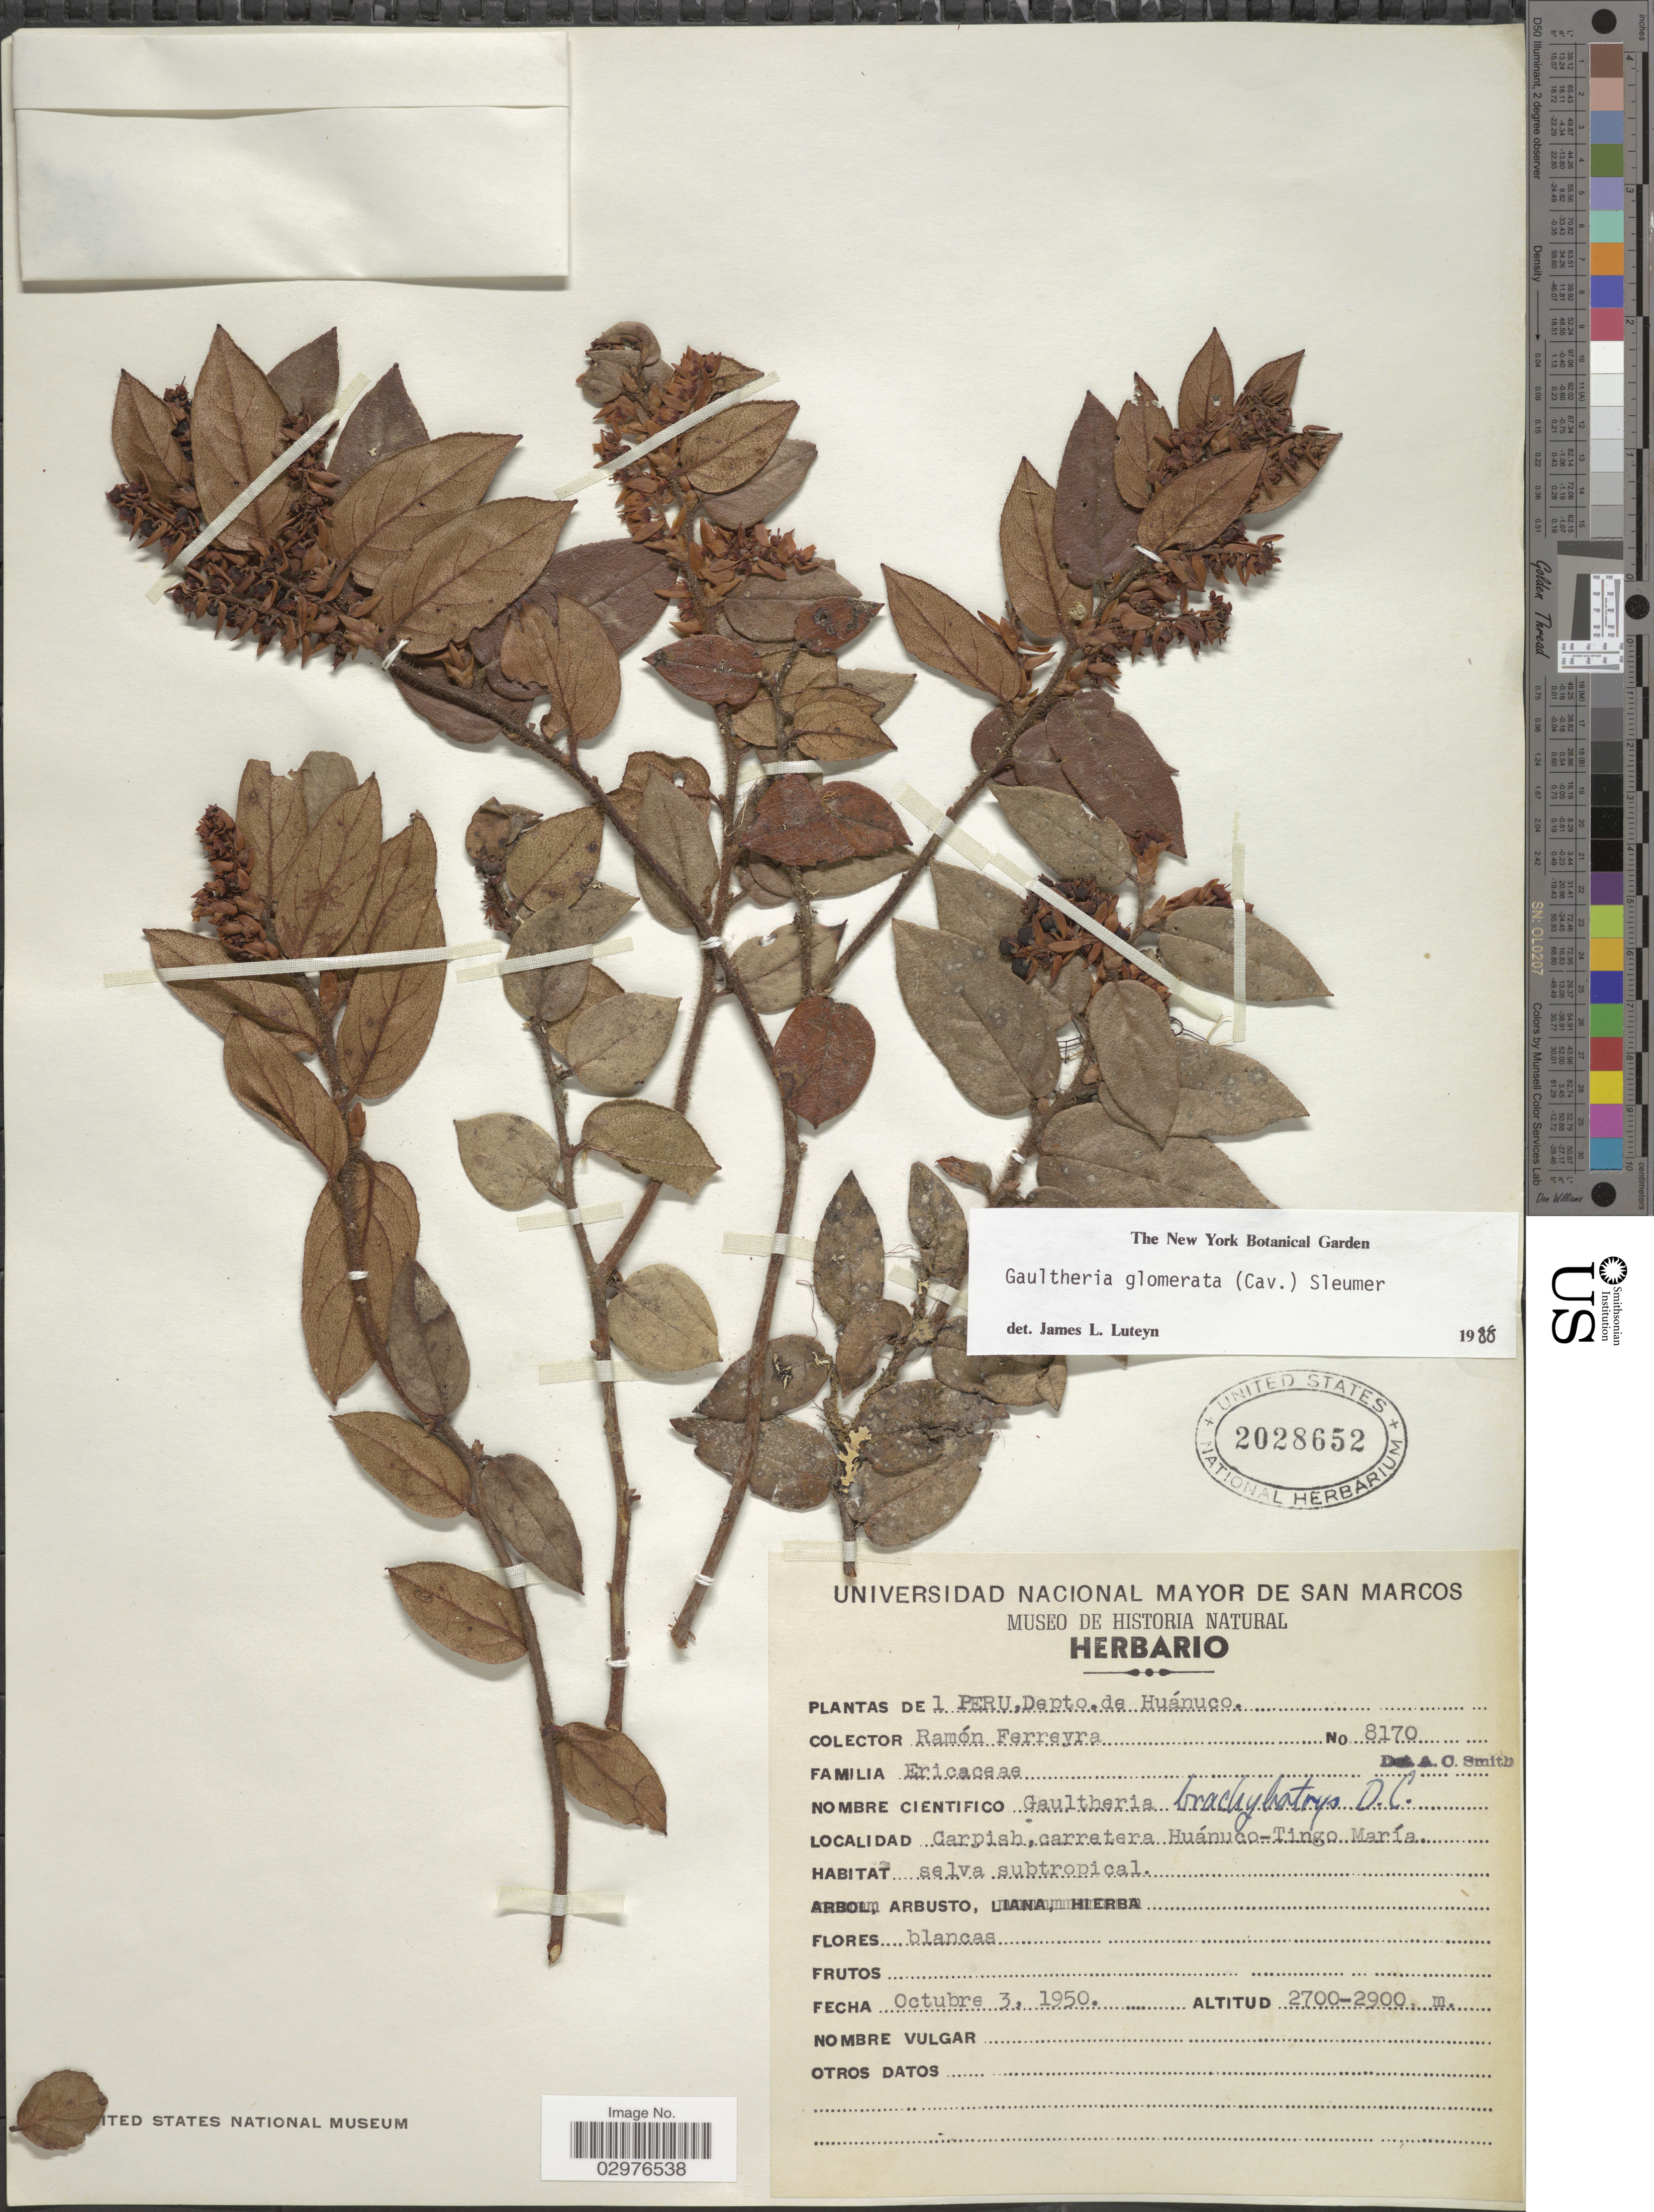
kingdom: Plantae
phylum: Tracheophyta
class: Magnoliopsida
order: Ericales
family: Ericaceae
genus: Gaultheria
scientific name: Gaultheria glomerata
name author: (Cav.) Sleumer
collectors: R. A. Ferreyra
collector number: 8170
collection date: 1950-10-03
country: Peru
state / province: Huánuco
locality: Depto. de Huánuco. Carpish, carretera Huánuco-Tingo María.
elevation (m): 2700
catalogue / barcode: US 2028652